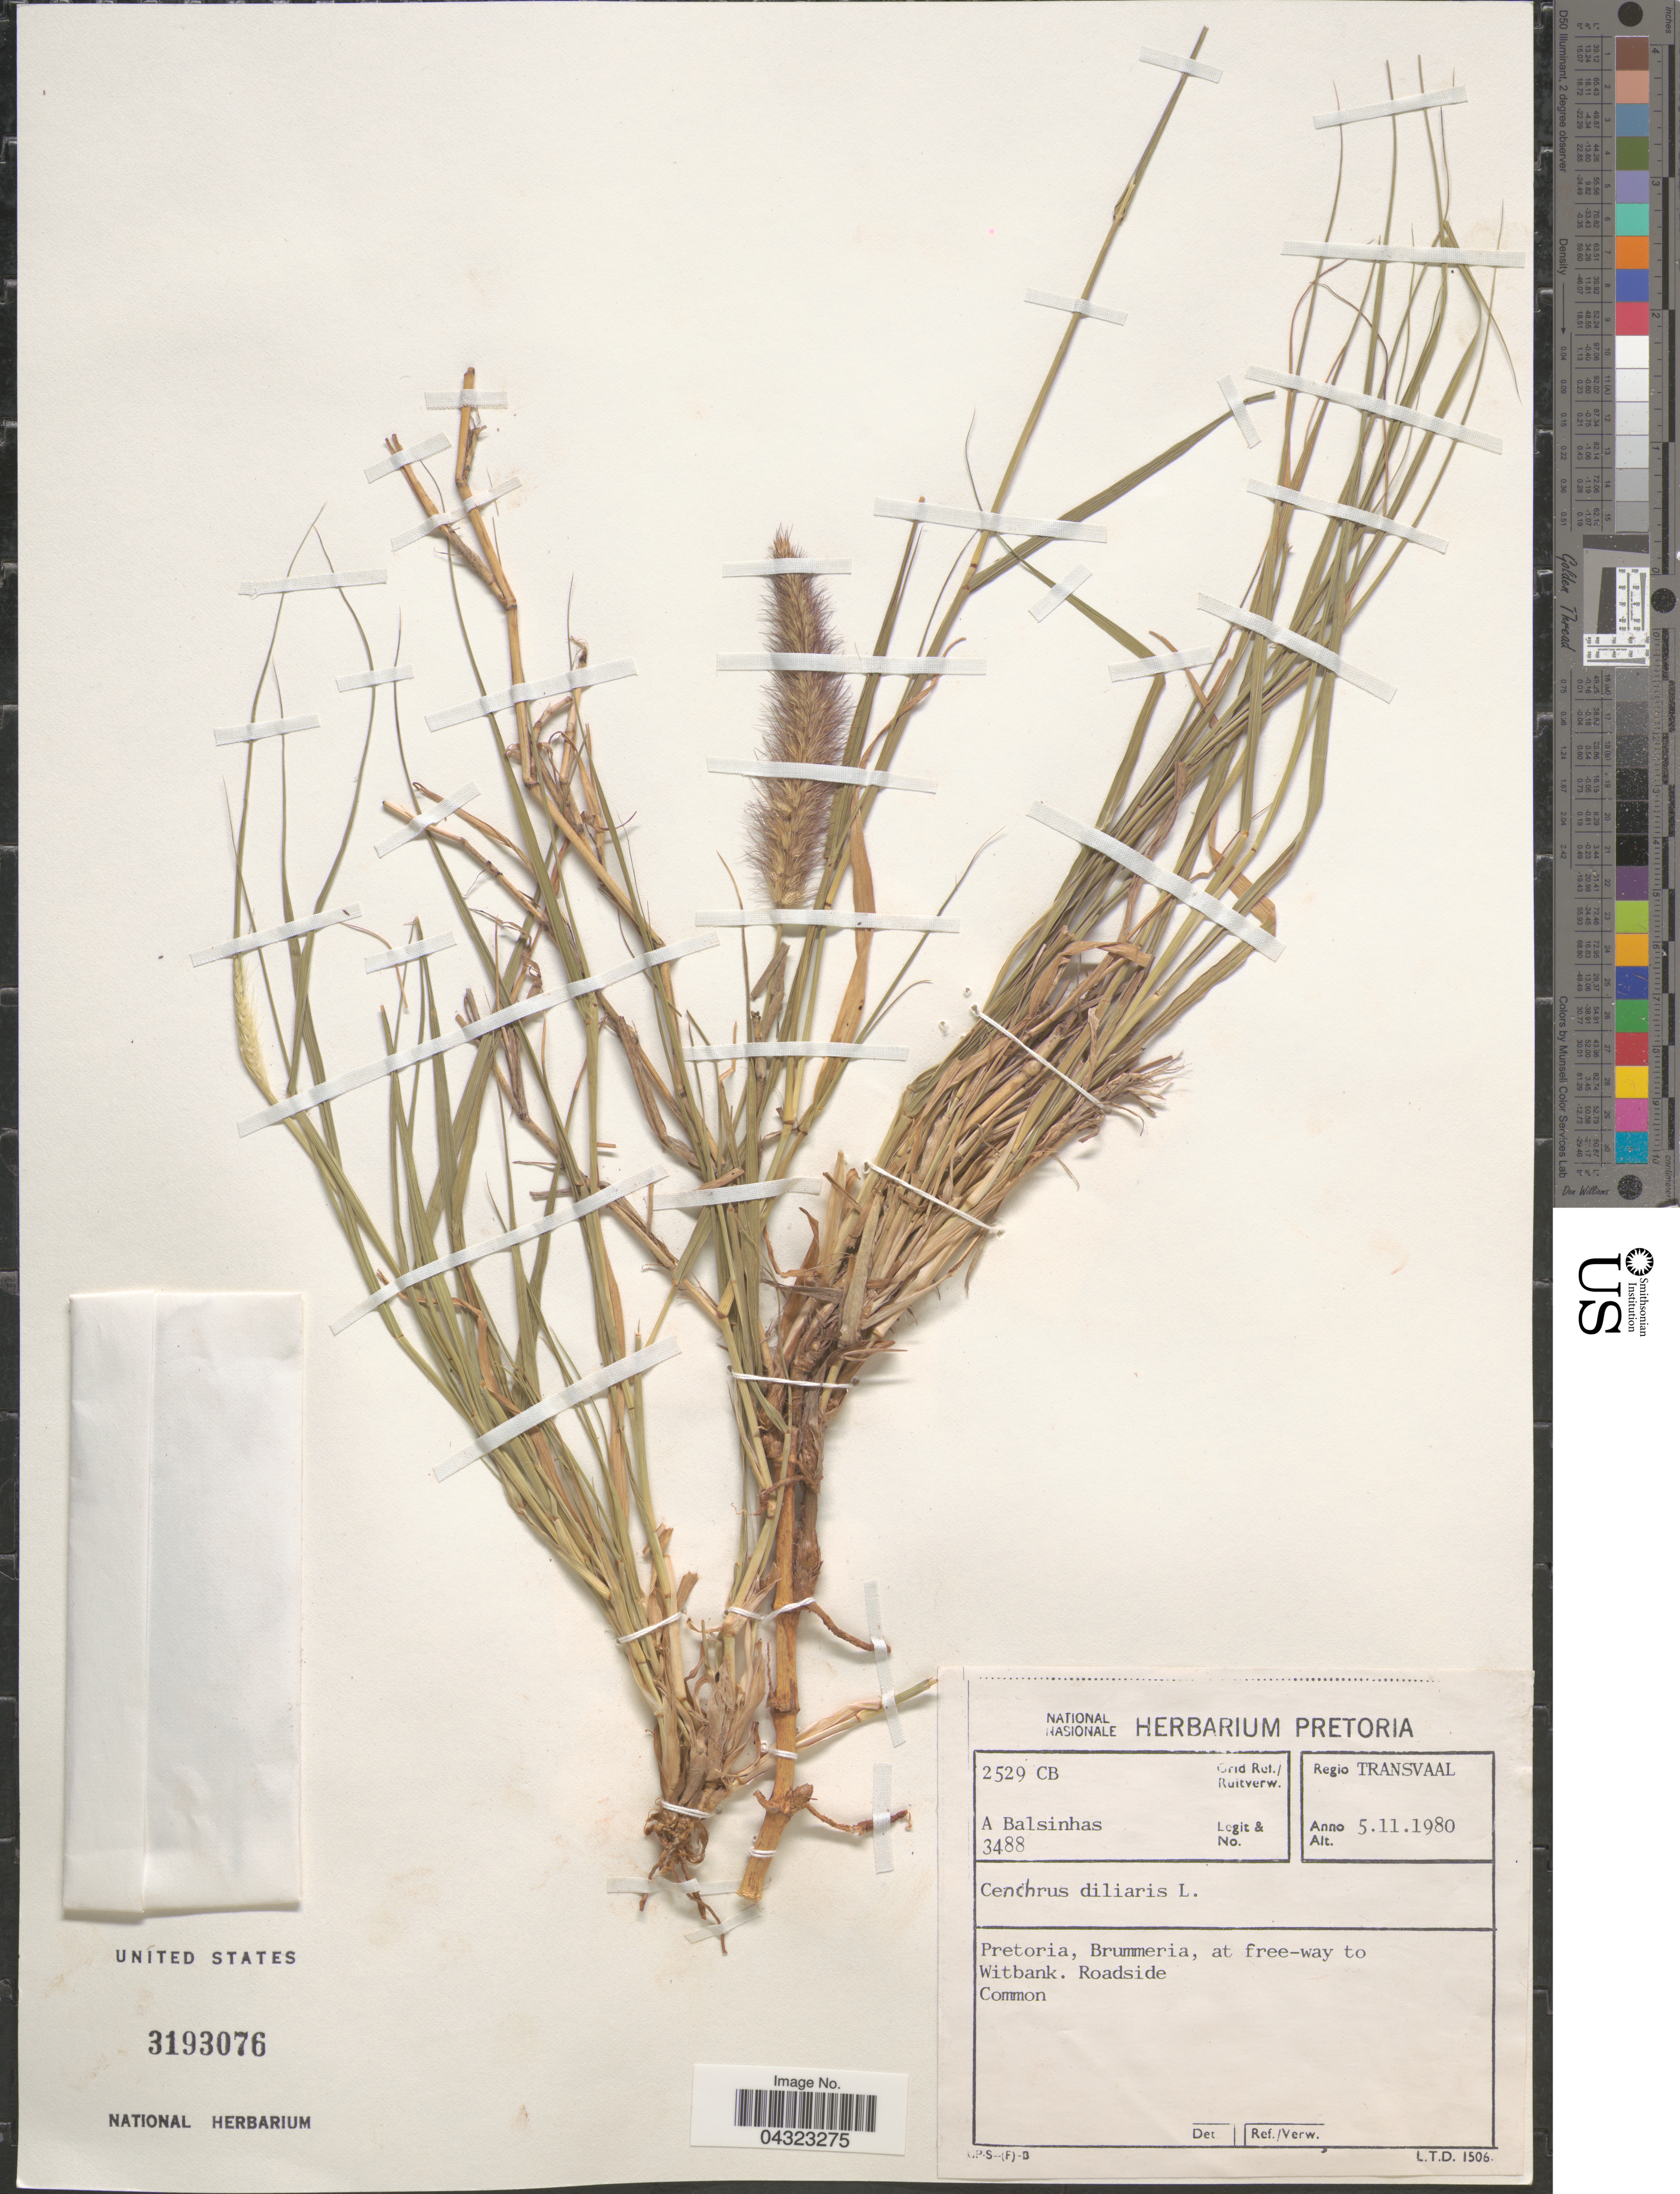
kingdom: Plantae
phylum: Tracheophyta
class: Liliopsida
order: Poales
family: Poaceae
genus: Cenchrus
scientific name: Cenchrus ciliaris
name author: L.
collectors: A. A. Balsinhas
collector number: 3488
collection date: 1980-11-05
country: South Africa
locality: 2529 CB Grid Ref./Ruitverw. Regio Transvaal. Pretoria, Brummeria, at free-way to Witbank. Roadside.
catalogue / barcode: US 3193076